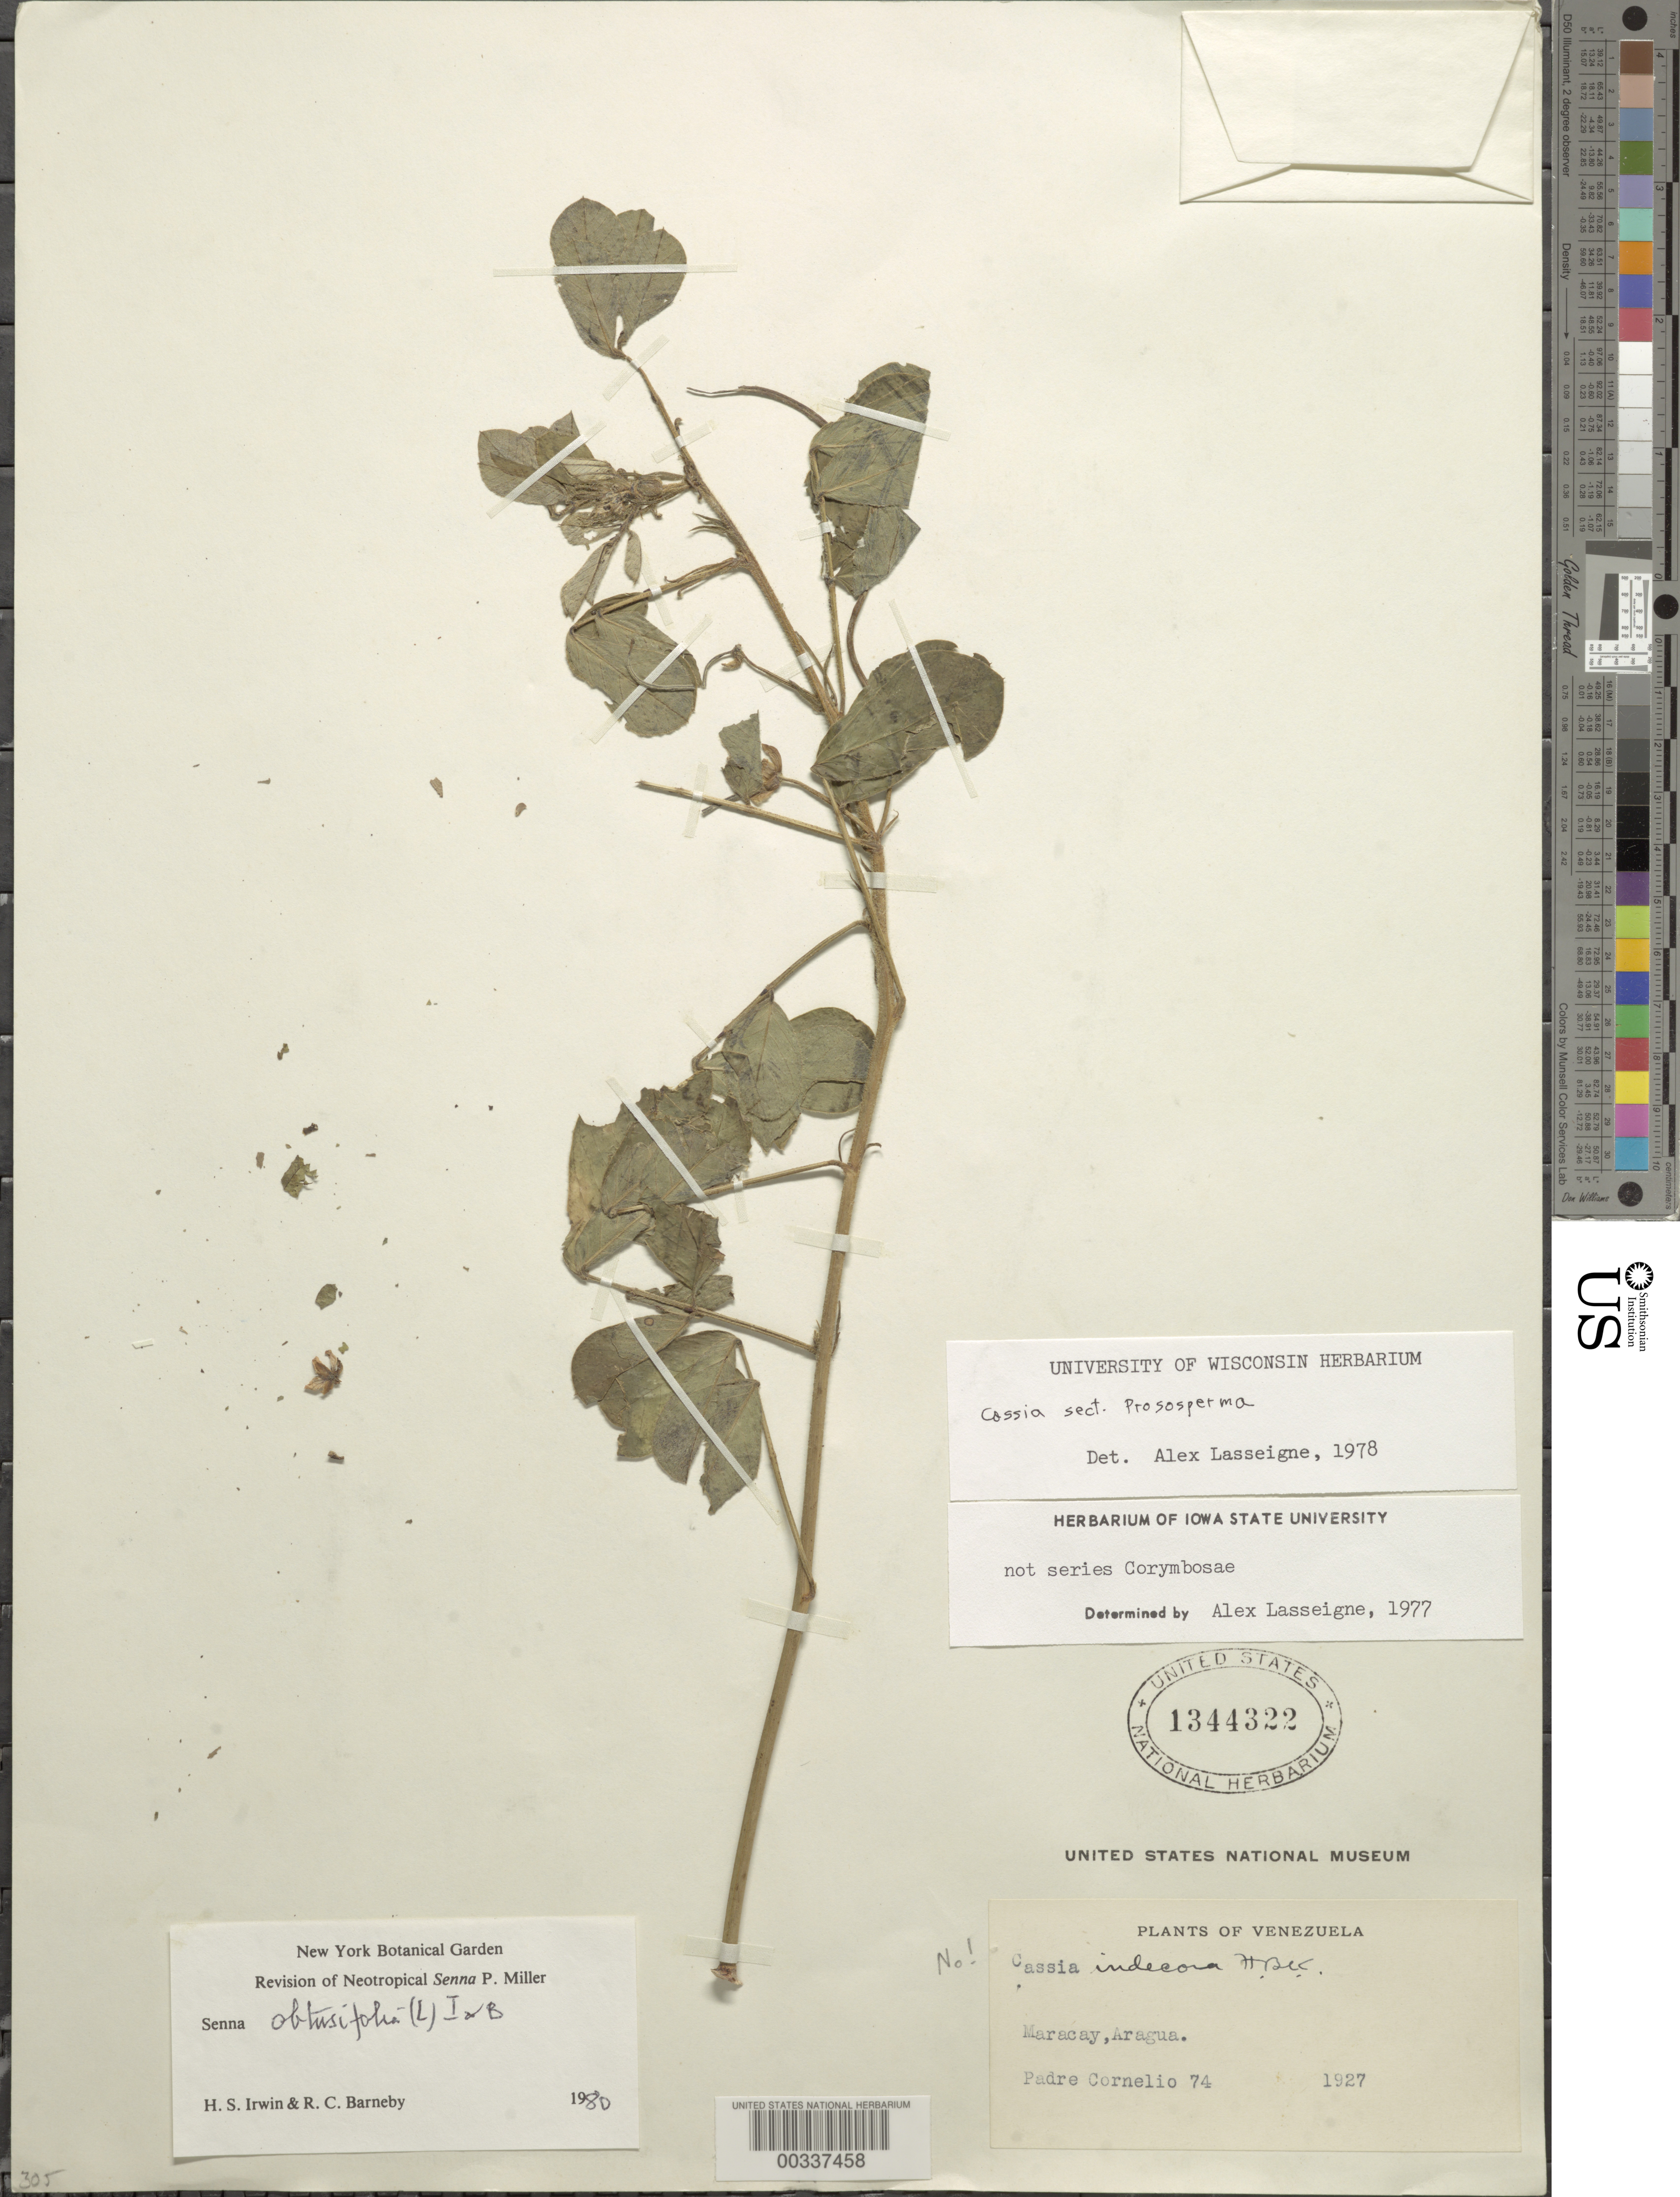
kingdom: Plantae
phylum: Tracheophyta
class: Magnoliopsida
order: Fabales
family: Fabaceae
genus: Senna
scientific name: Senna obtusifolia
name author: (L.) H.S. Irwin & Barneby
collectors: B. Cornelio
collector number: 74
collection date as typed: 1927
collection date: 1927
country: Venezuela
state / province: Aragua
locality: Maracay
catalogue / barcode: US 1344322